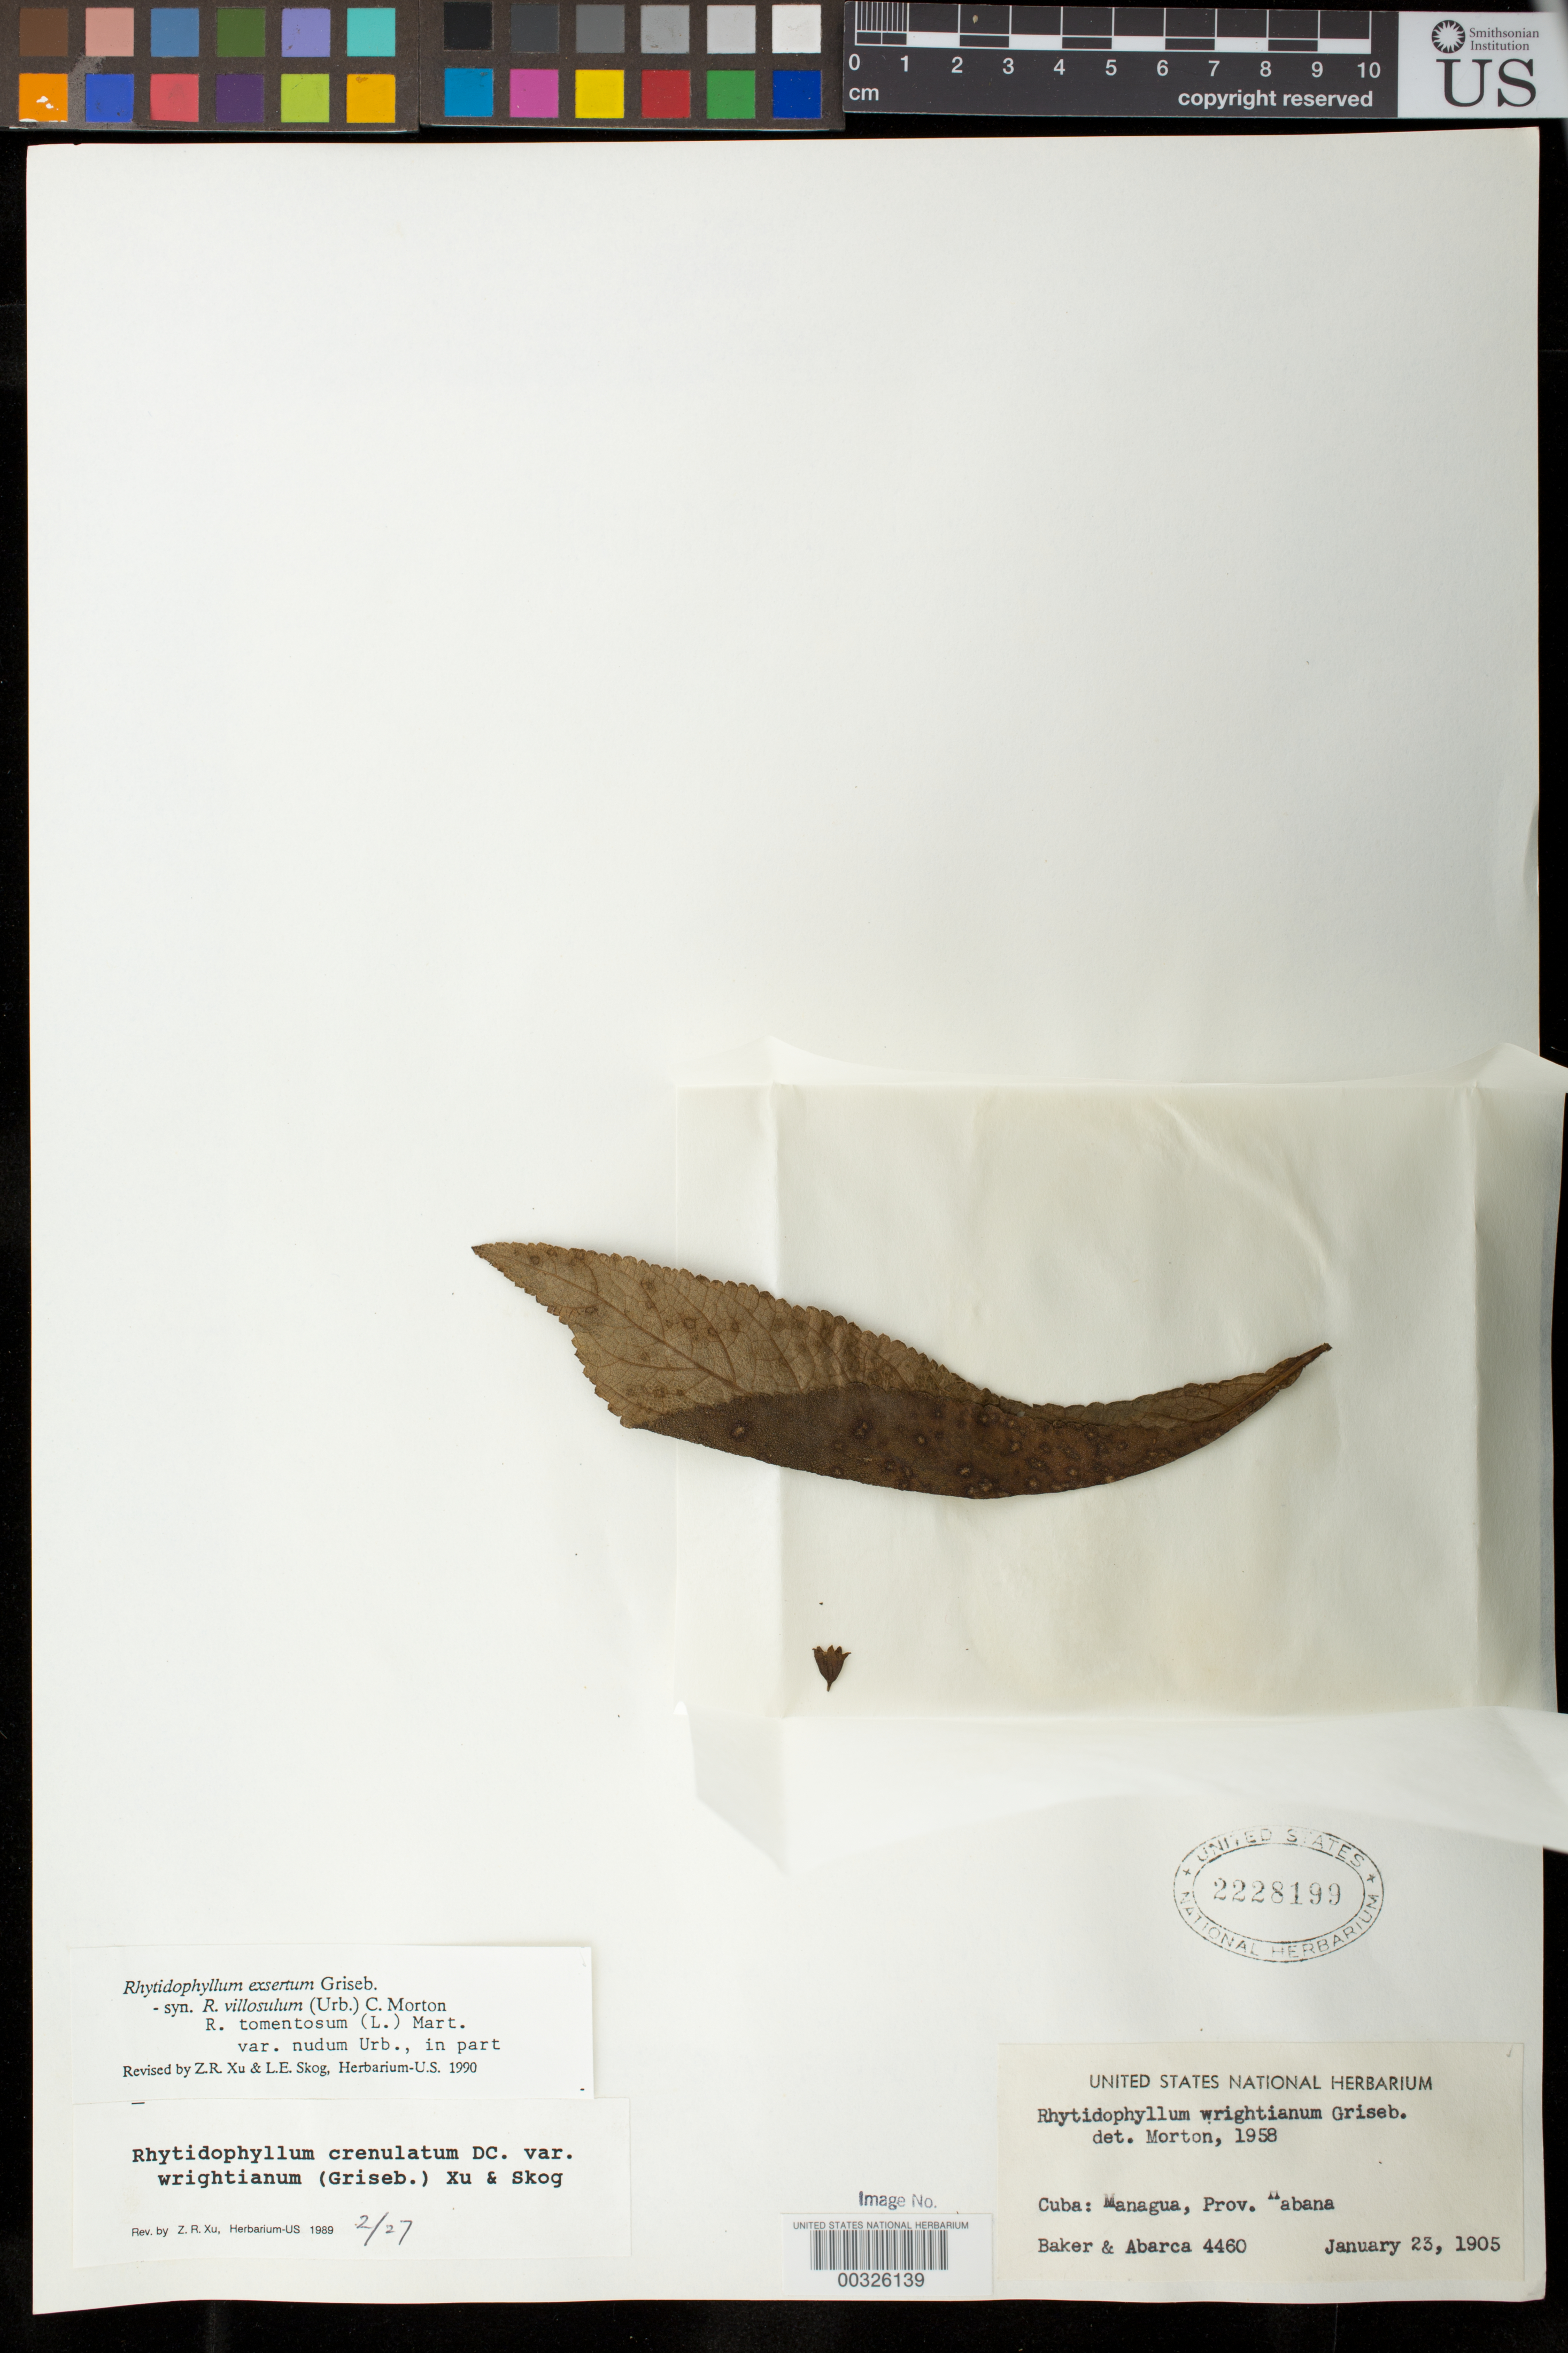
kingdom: Plantae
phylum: Tracheophyta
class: Magnoliopsida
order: Lamiales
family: Gesneriaceae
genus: Rhytidophyllum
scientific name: Rhytidophyllum exsertum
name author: Griseb.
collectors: C. F. Baker & M. Abarca y Vascquez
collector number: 4460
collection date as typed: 23 Jan 1905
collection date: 1905-01-23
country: Cuba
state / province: La Habana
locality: Managua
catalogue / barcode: US 2228199